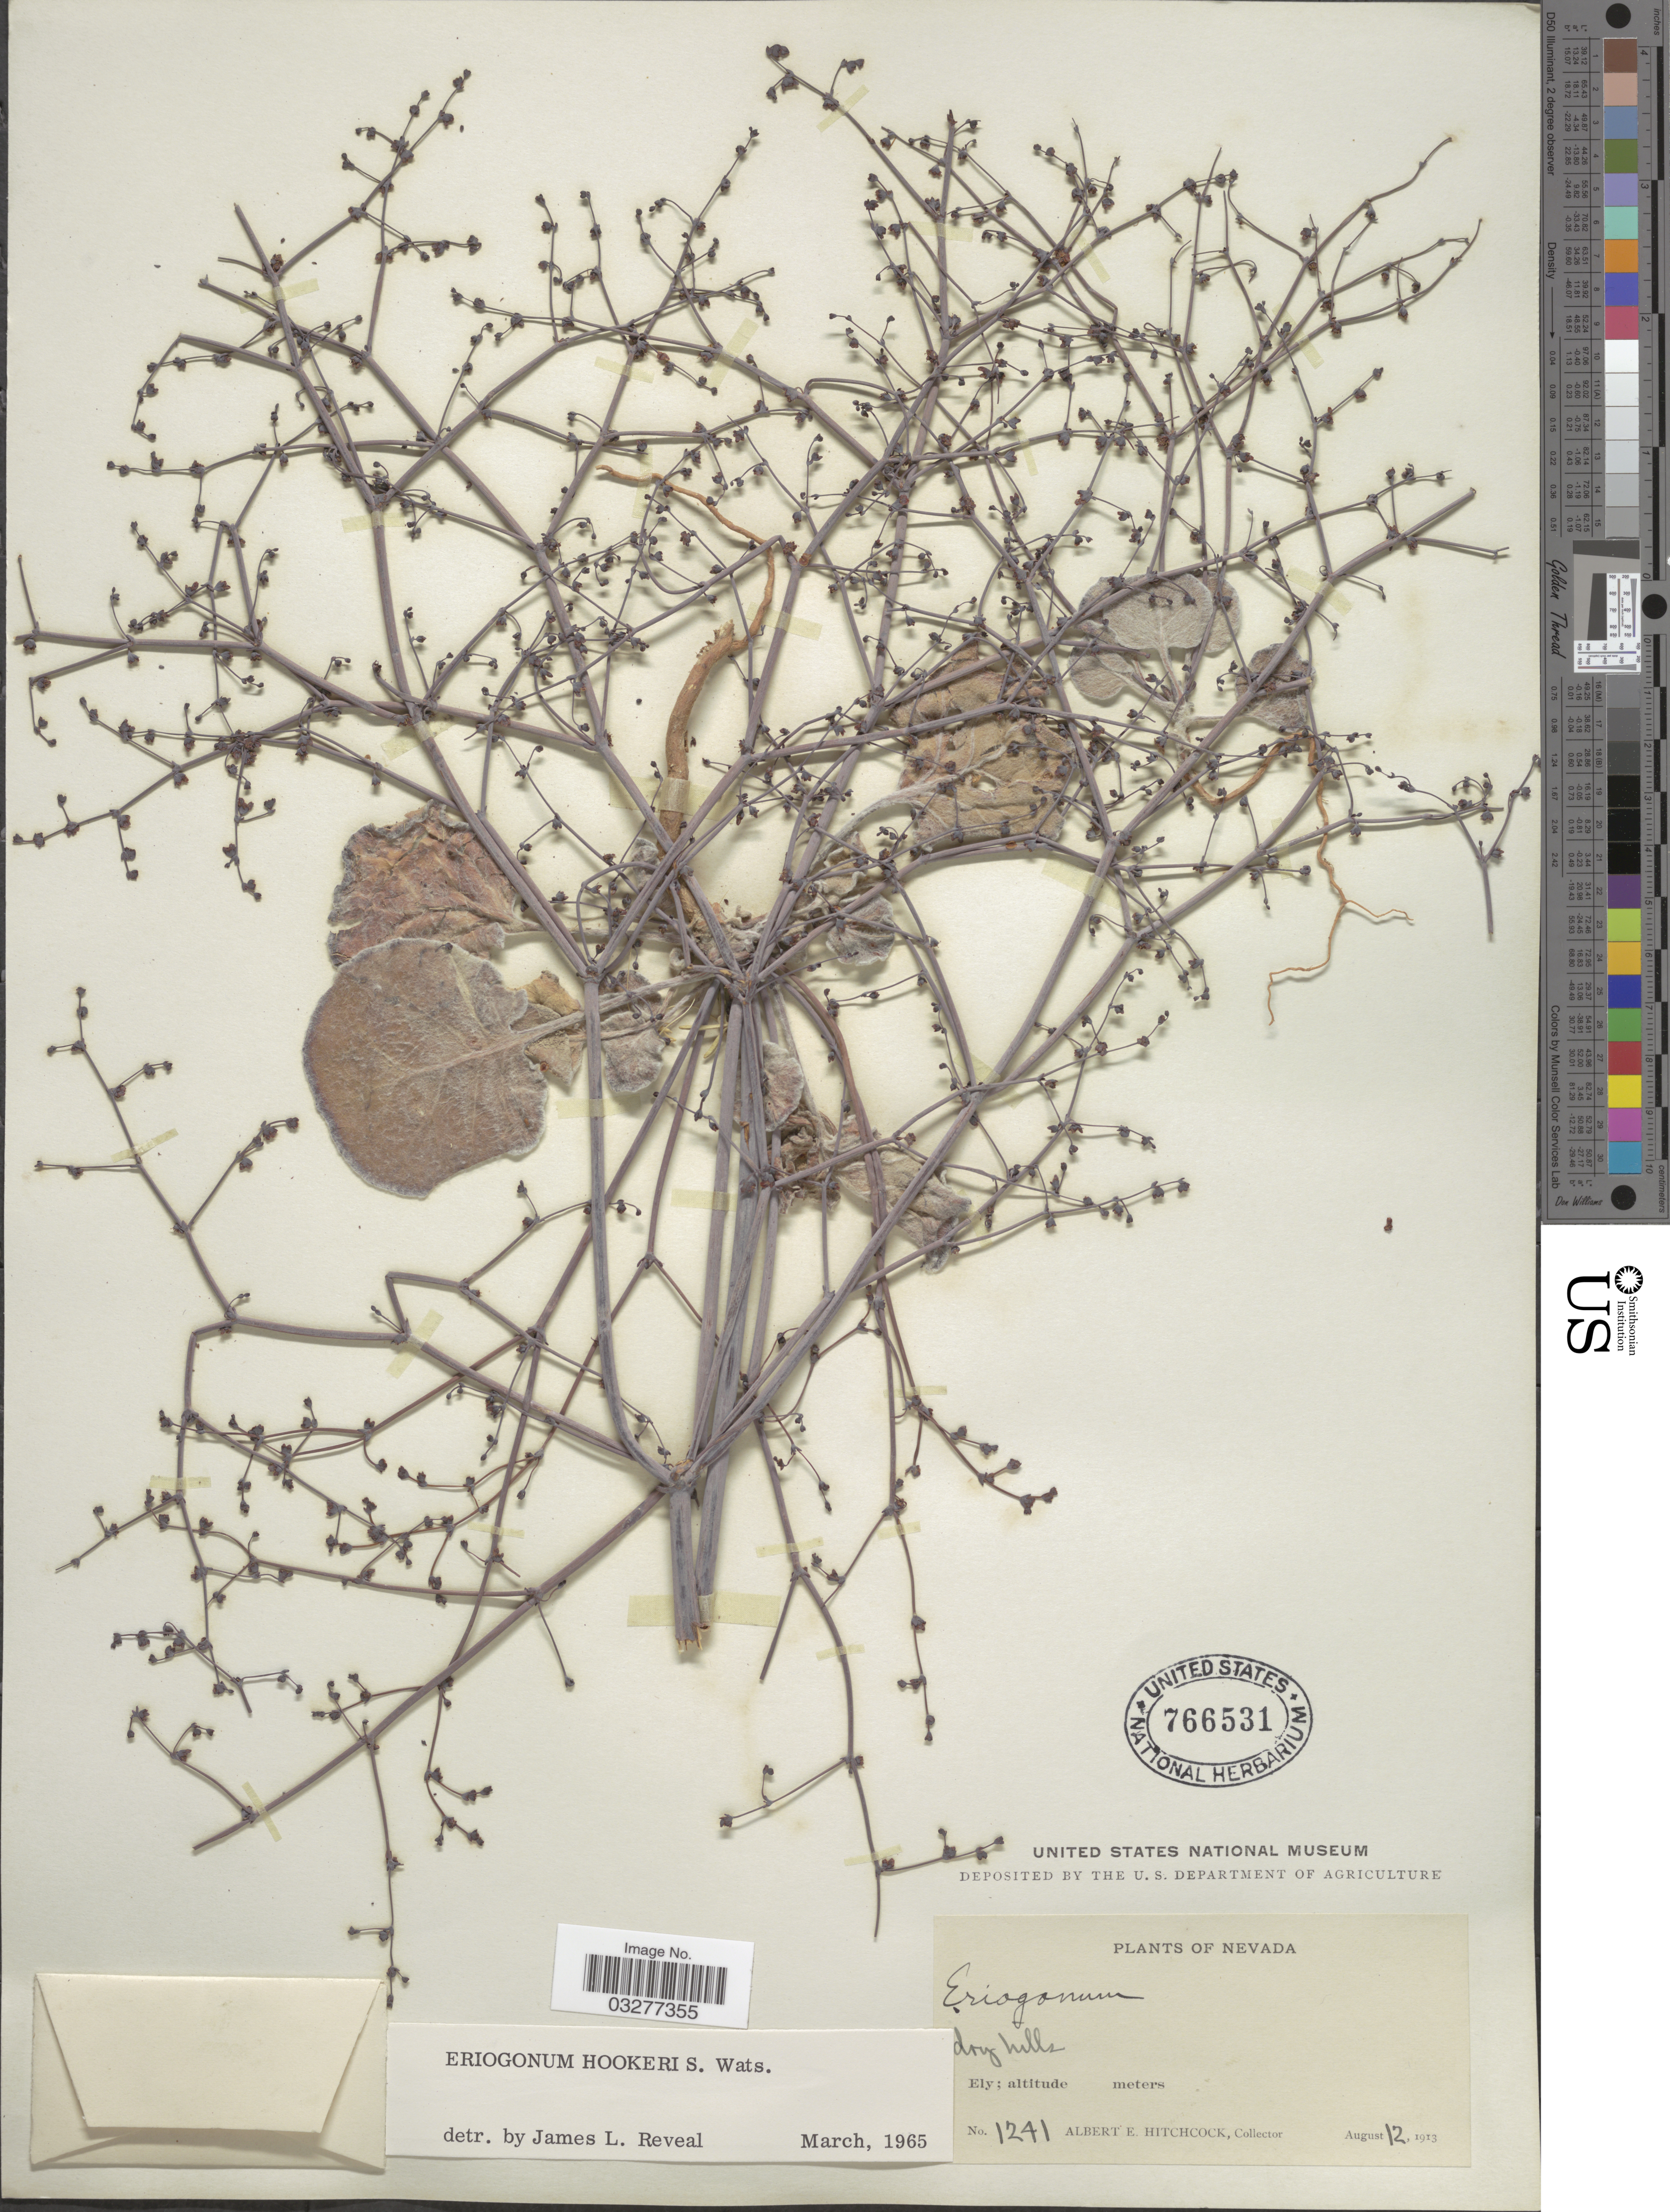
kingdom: Plantae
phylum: Tracheophyta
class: Magnoliopsida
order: Caryophyllales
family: Polygonaceae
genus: Eriogonum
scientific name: Eriogonum hookeri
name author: S. Watson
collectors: A. Hitchcock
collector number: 1241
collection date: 1913-08-12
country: United States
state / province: Nevada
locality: Ely.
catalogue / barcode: US 766531